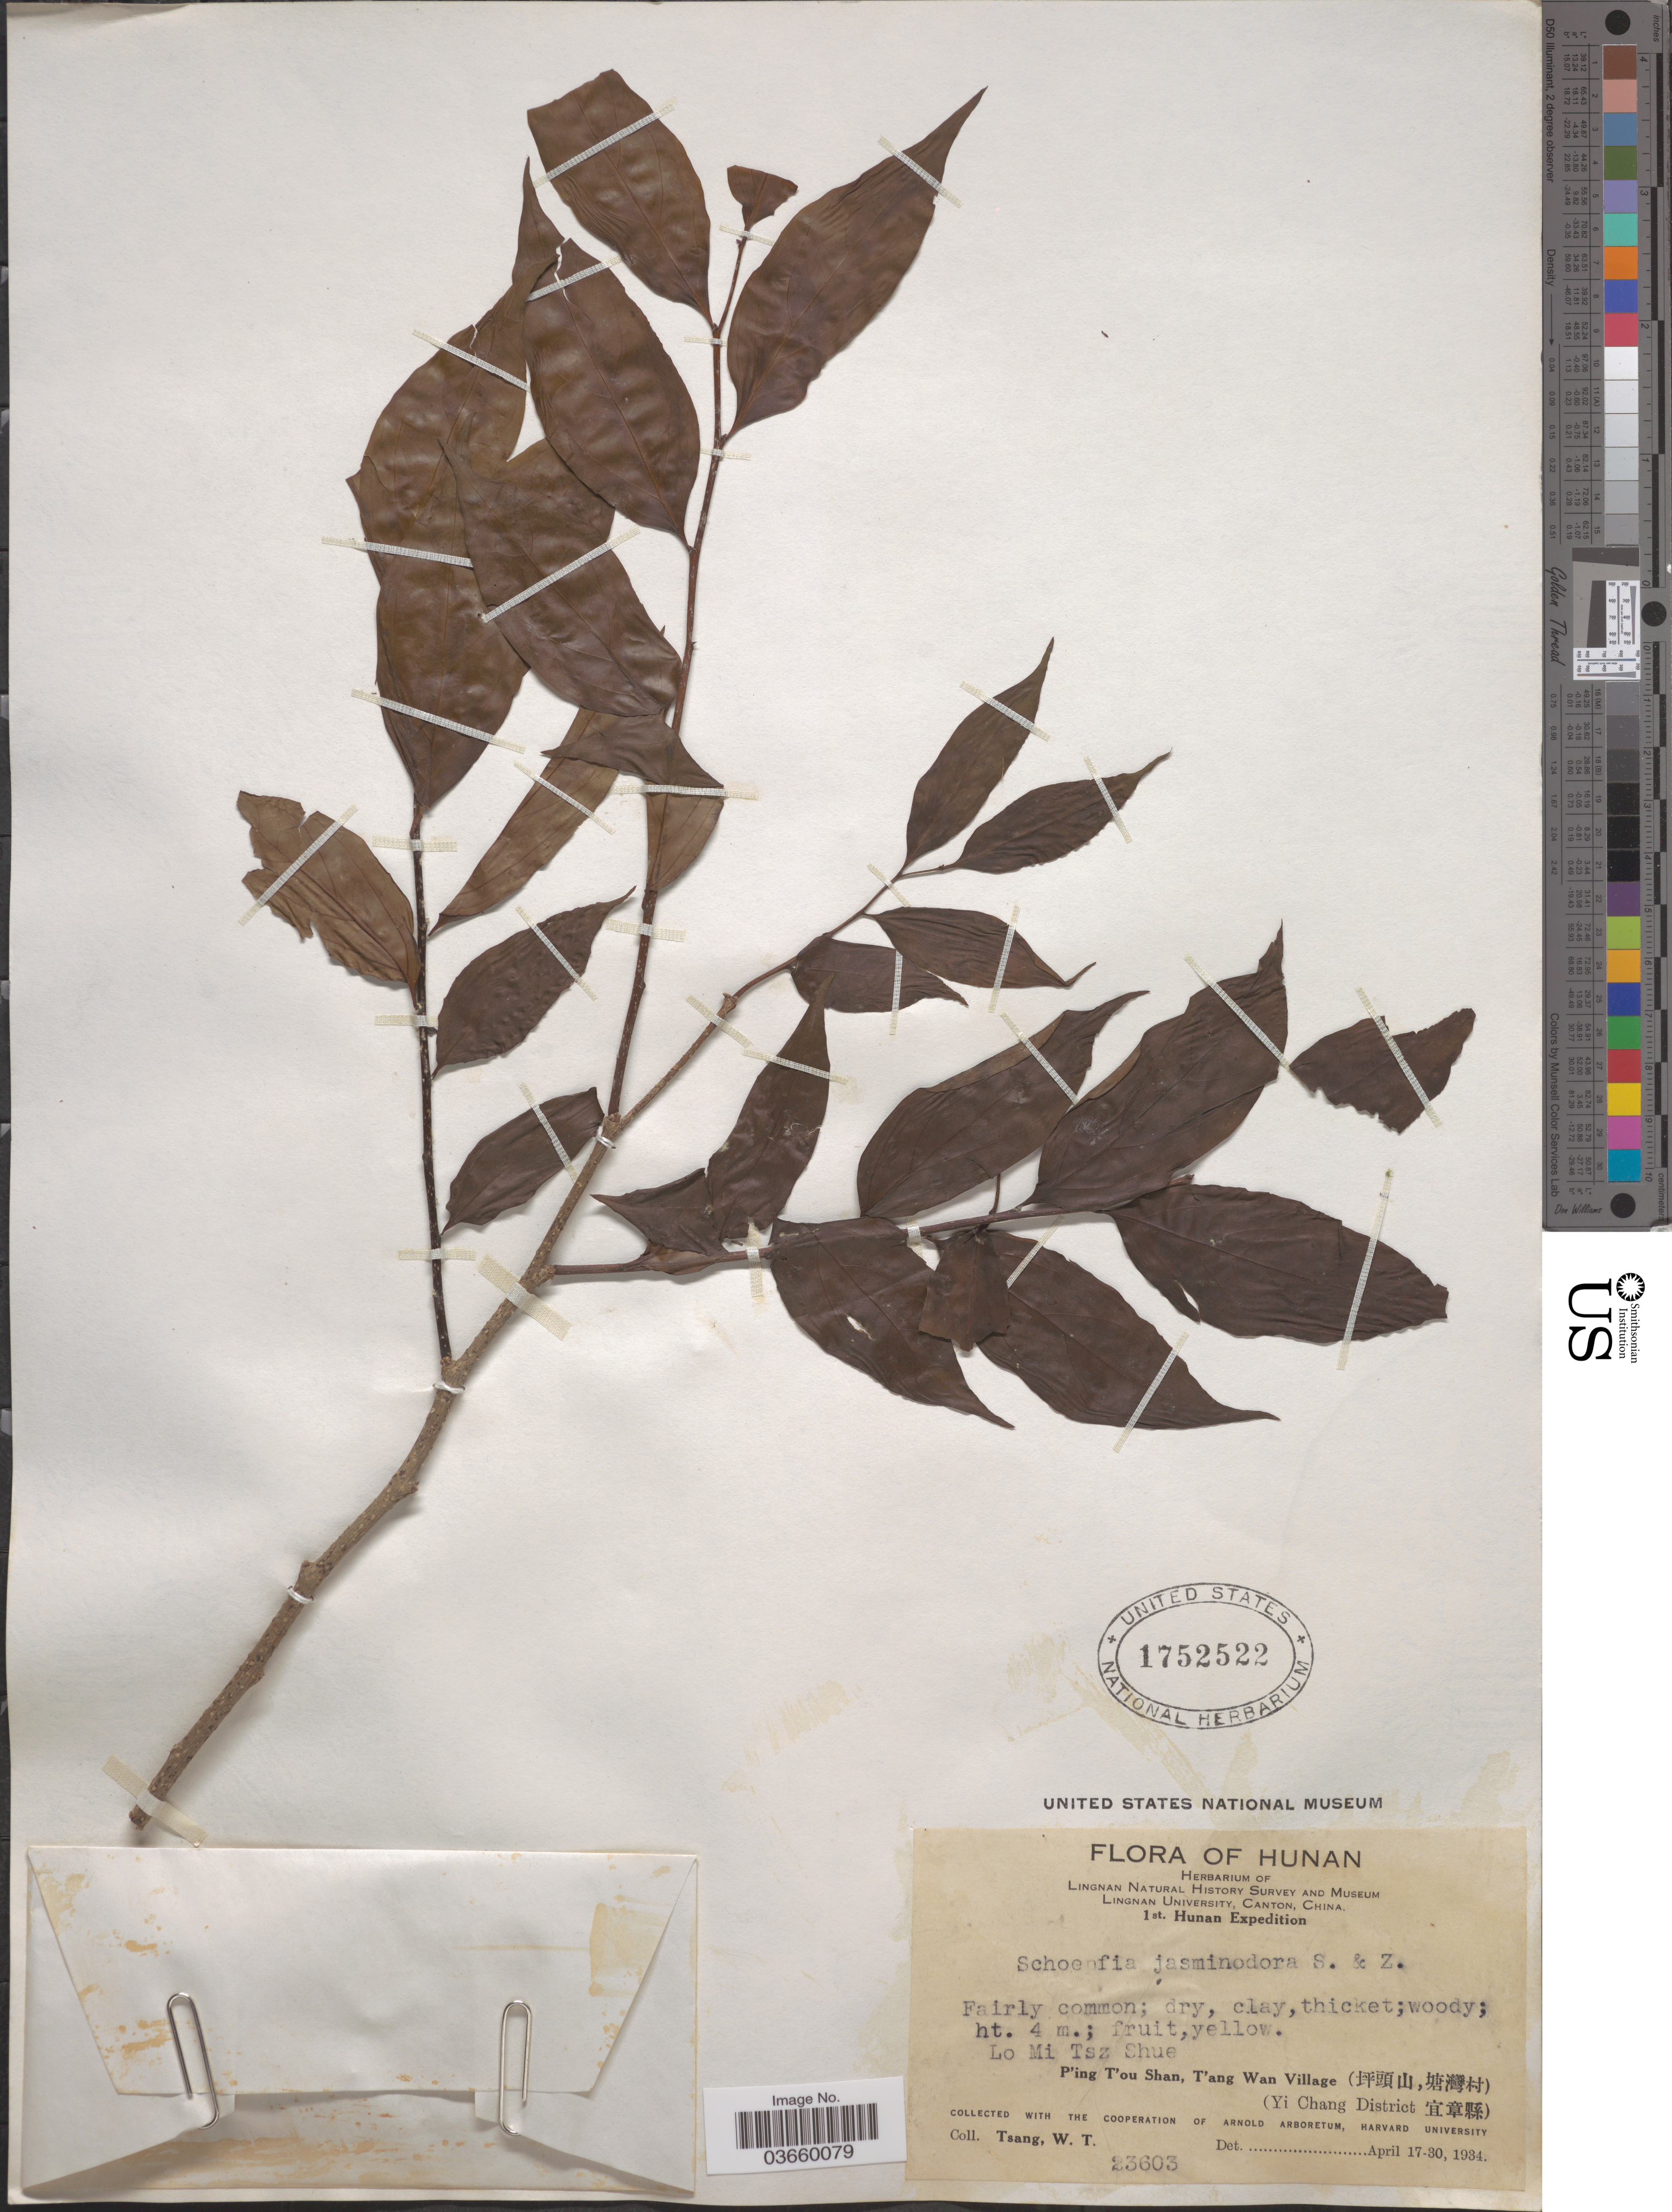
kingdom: Plantae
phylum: Tracheophyta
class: Magnoliopsida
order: Santalales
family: Schoepfiaceae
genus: Schoepfia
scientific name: Schoepfia jasminodora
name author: Zucc. & Siebold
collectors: W. T. Tsang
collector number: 23603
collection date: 1934-04-01/1934-04-11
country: China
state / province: Hunan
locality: Lo Mi Tsz Shue. P'ing T'ou Shan, T'ang Wan Village (X), (Yi Chang District X).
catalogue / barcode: US 1752522